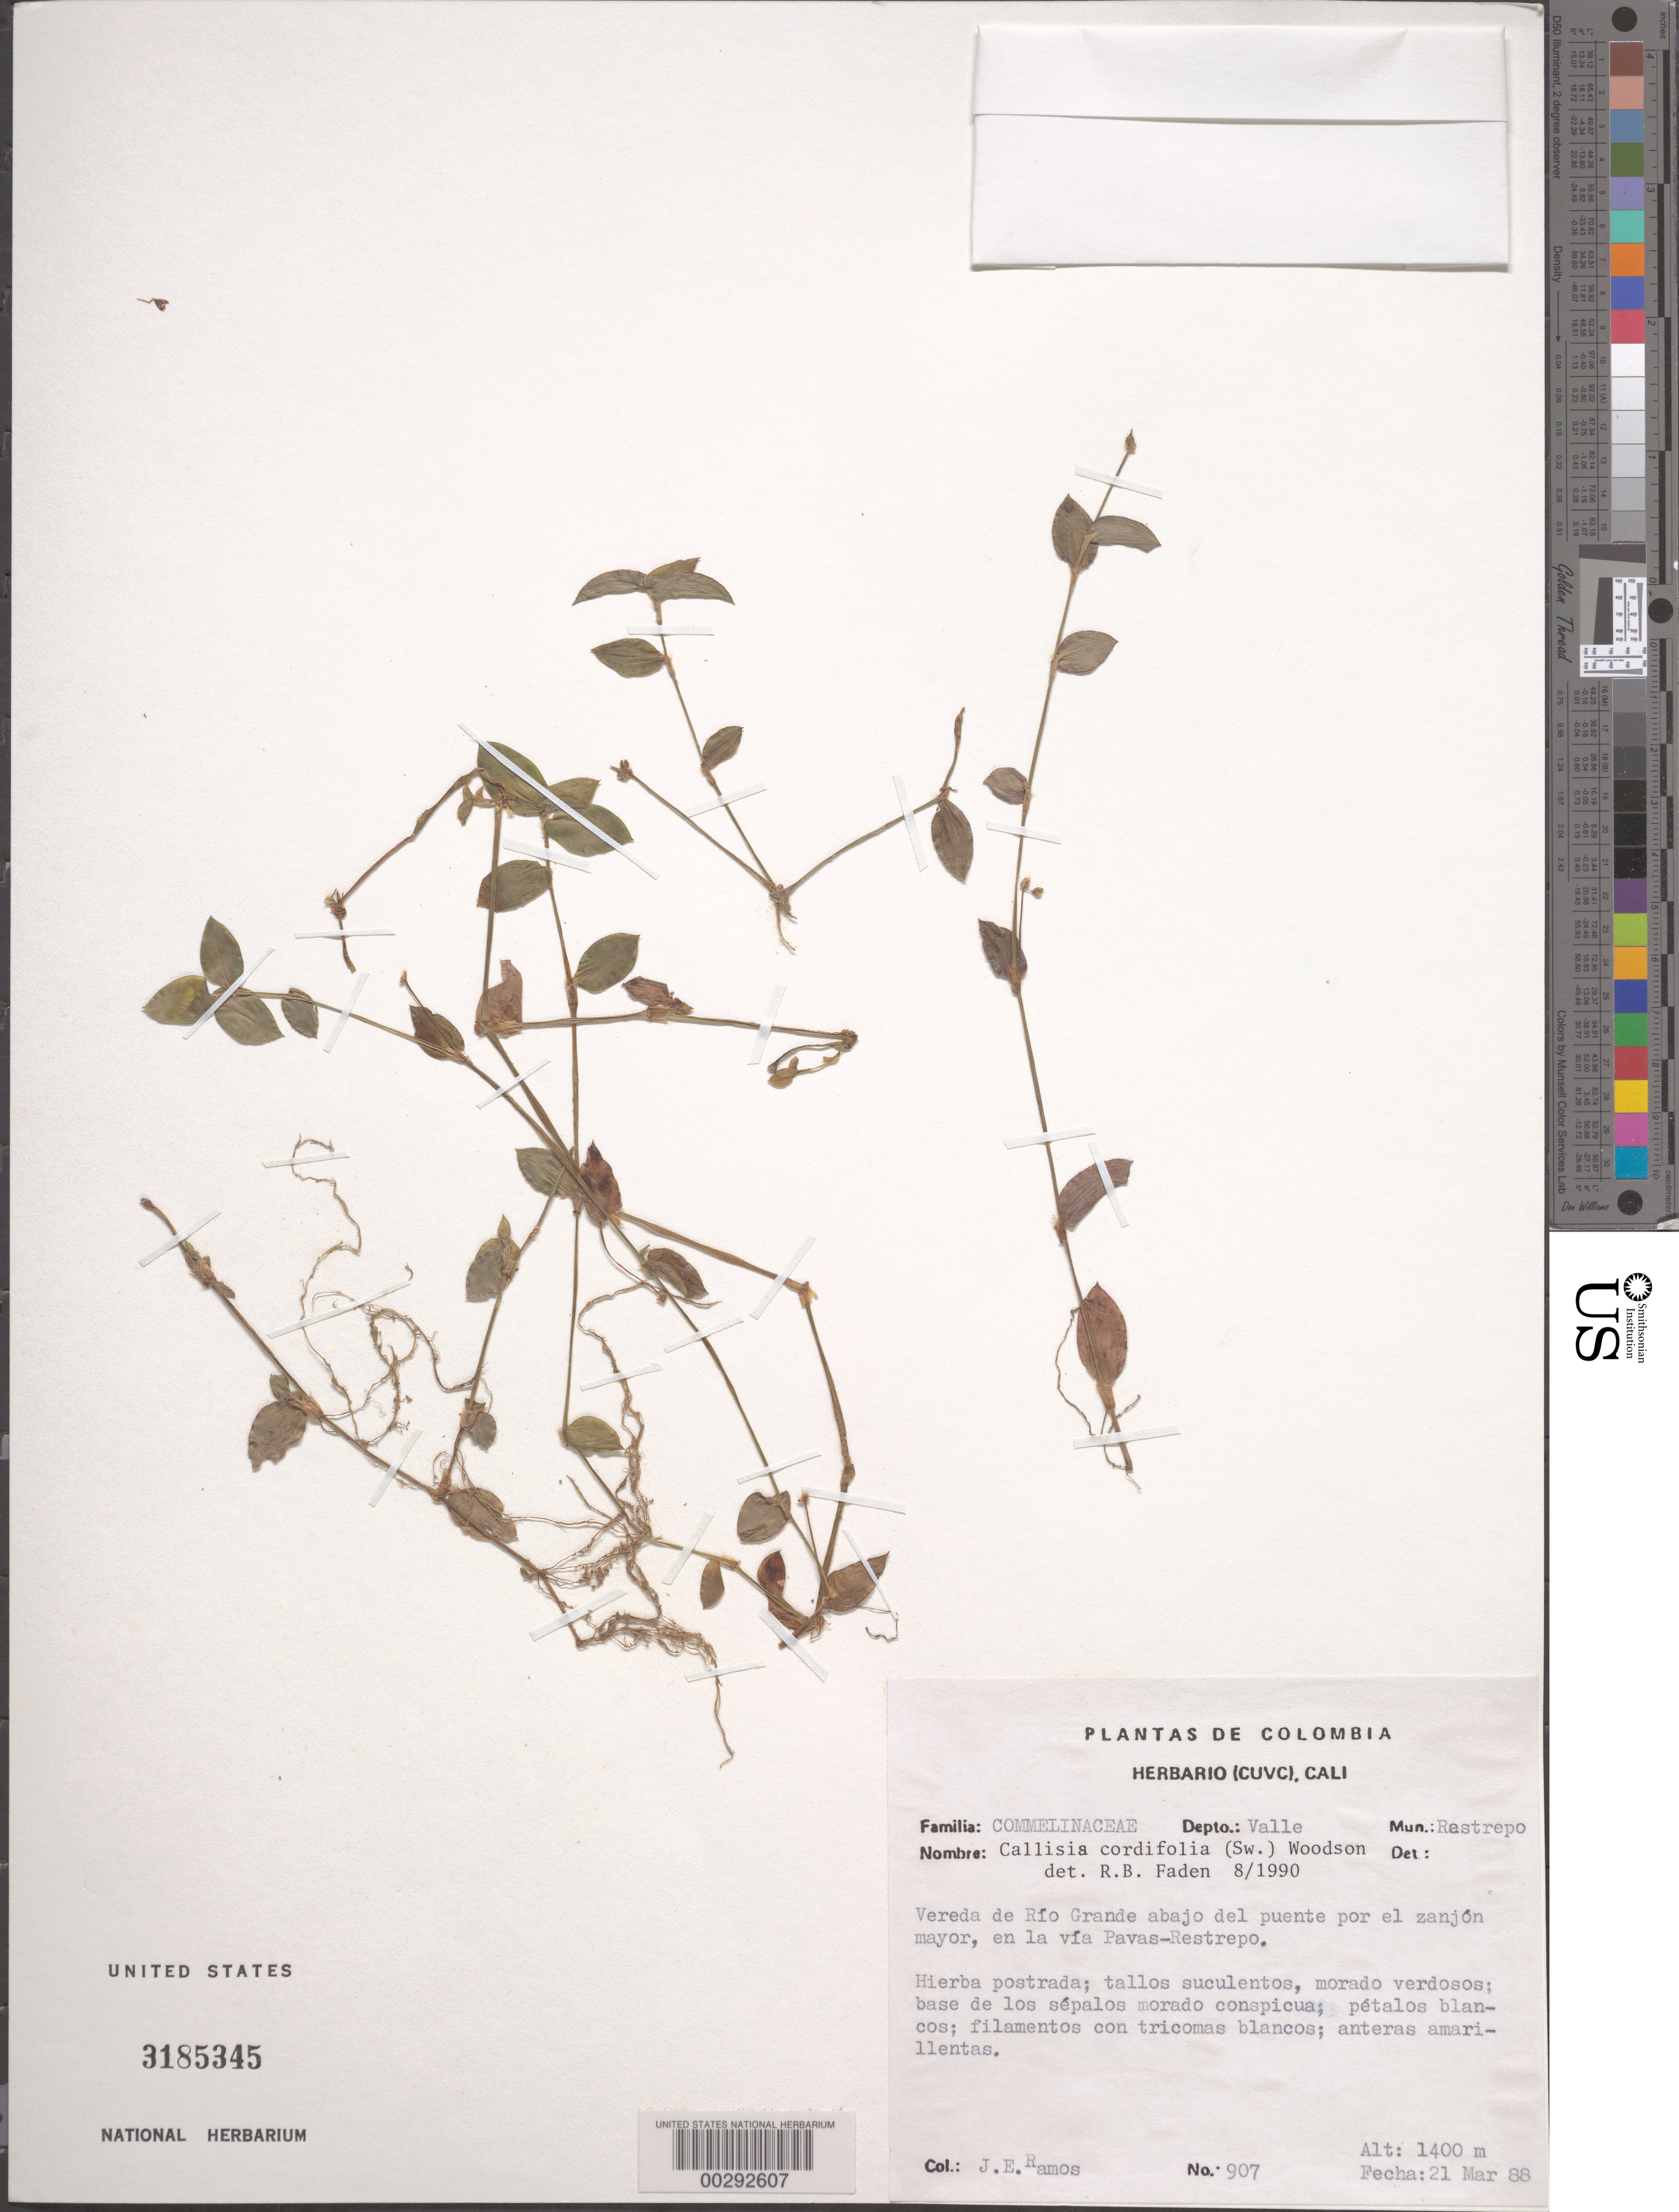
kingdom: Plantae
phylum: Tracheophyta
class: Liliopsida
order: Commelinales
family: Commelinaceae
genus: Callisia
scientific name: Callisia cordifolia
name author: (Sw.) E.S. Anderson & Woodson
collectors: J. E. Ramos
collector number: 907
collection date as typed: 21 Mar 1987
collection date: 1987-03-21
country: Colombia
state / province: Valle del Cauca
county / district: Restrepo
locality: Vereda de Rio Grande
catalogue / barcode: US 3185345